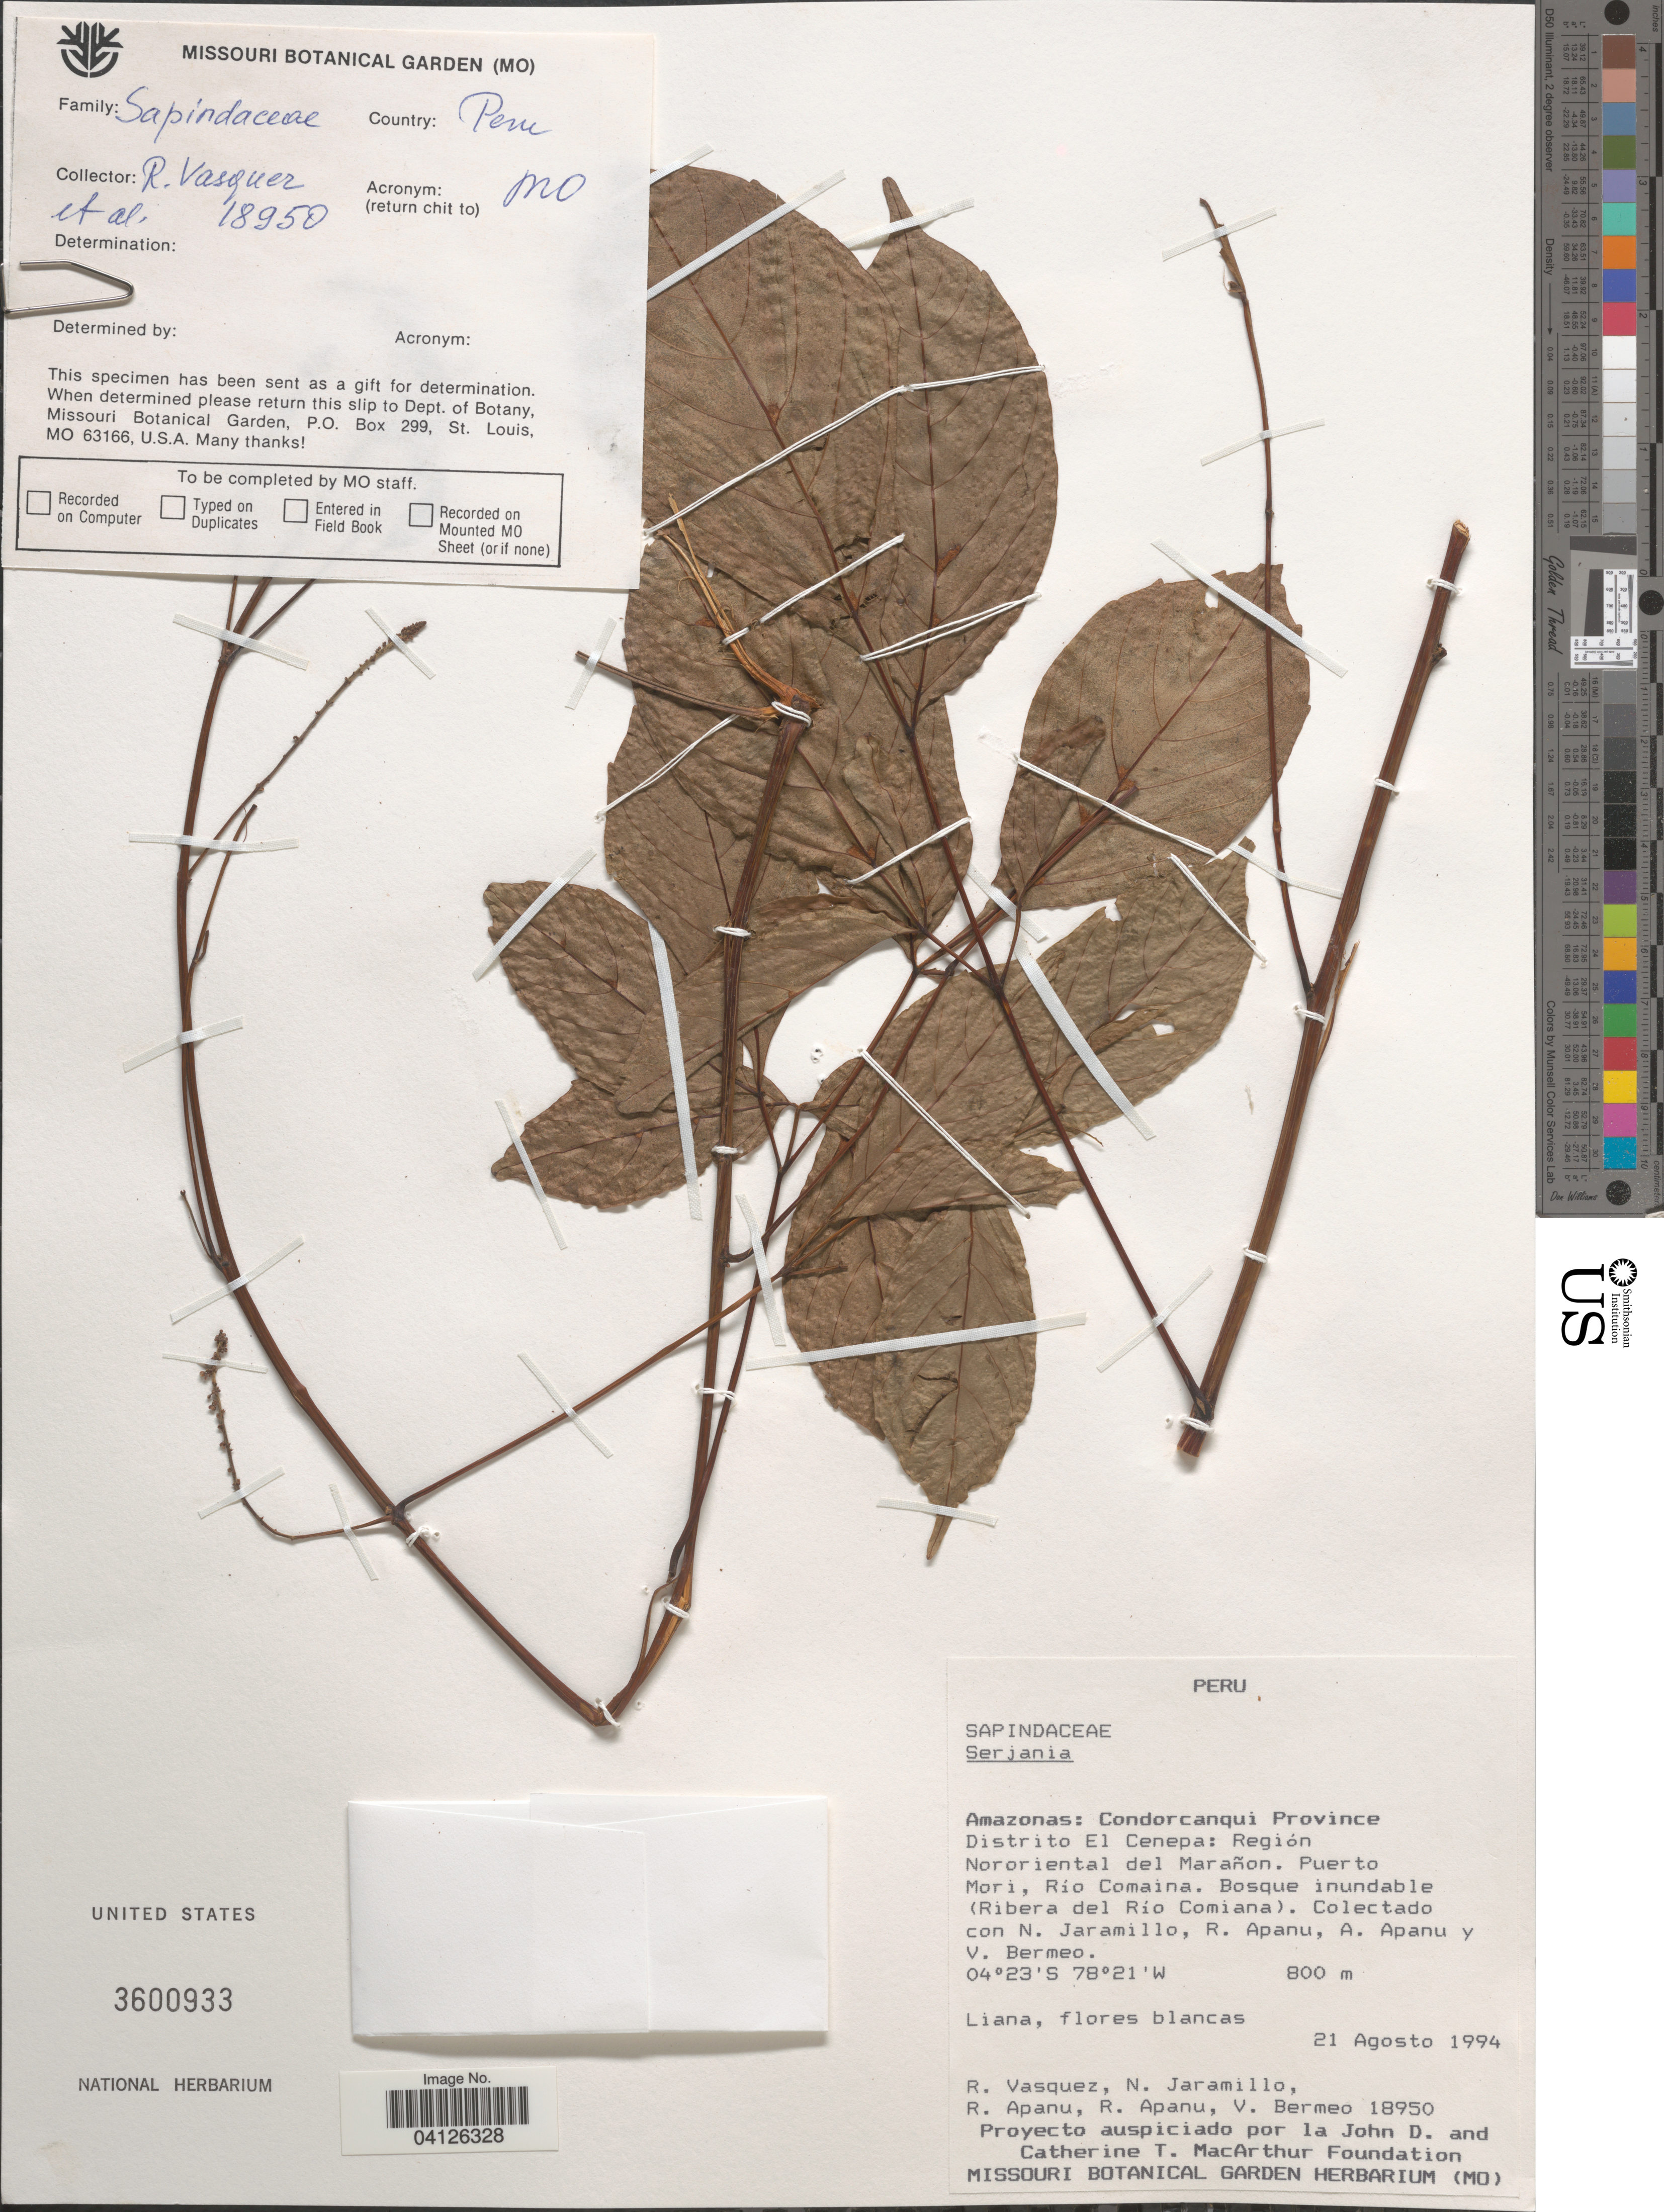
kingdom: Plantae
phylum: Tracheophyta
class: Magnoliopsida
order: Sapindales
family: Sapindaceae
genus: Serjania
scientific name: Serjania pyramidata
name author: Radlk.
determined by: Acevedo-Rodriguez, P., (US), Smithsonian Institution - National Museum of Natural History (UNITED STATES)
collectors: R. Vasquez, N. Jaramillo, R. Apanu, R. Apanu & V. Bermeo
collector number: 18950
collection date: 1994-08-21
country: Peru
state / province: Amazonas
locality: Condorcanqui Province. Distrito El Cenepa: Región Nororiental del Marañon. Puerto Mori, Río Comaina. Bosque inundable (Ribera del Rïo Comiana).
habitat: Bosque inundable.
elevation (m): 800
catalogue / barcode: US 3600933